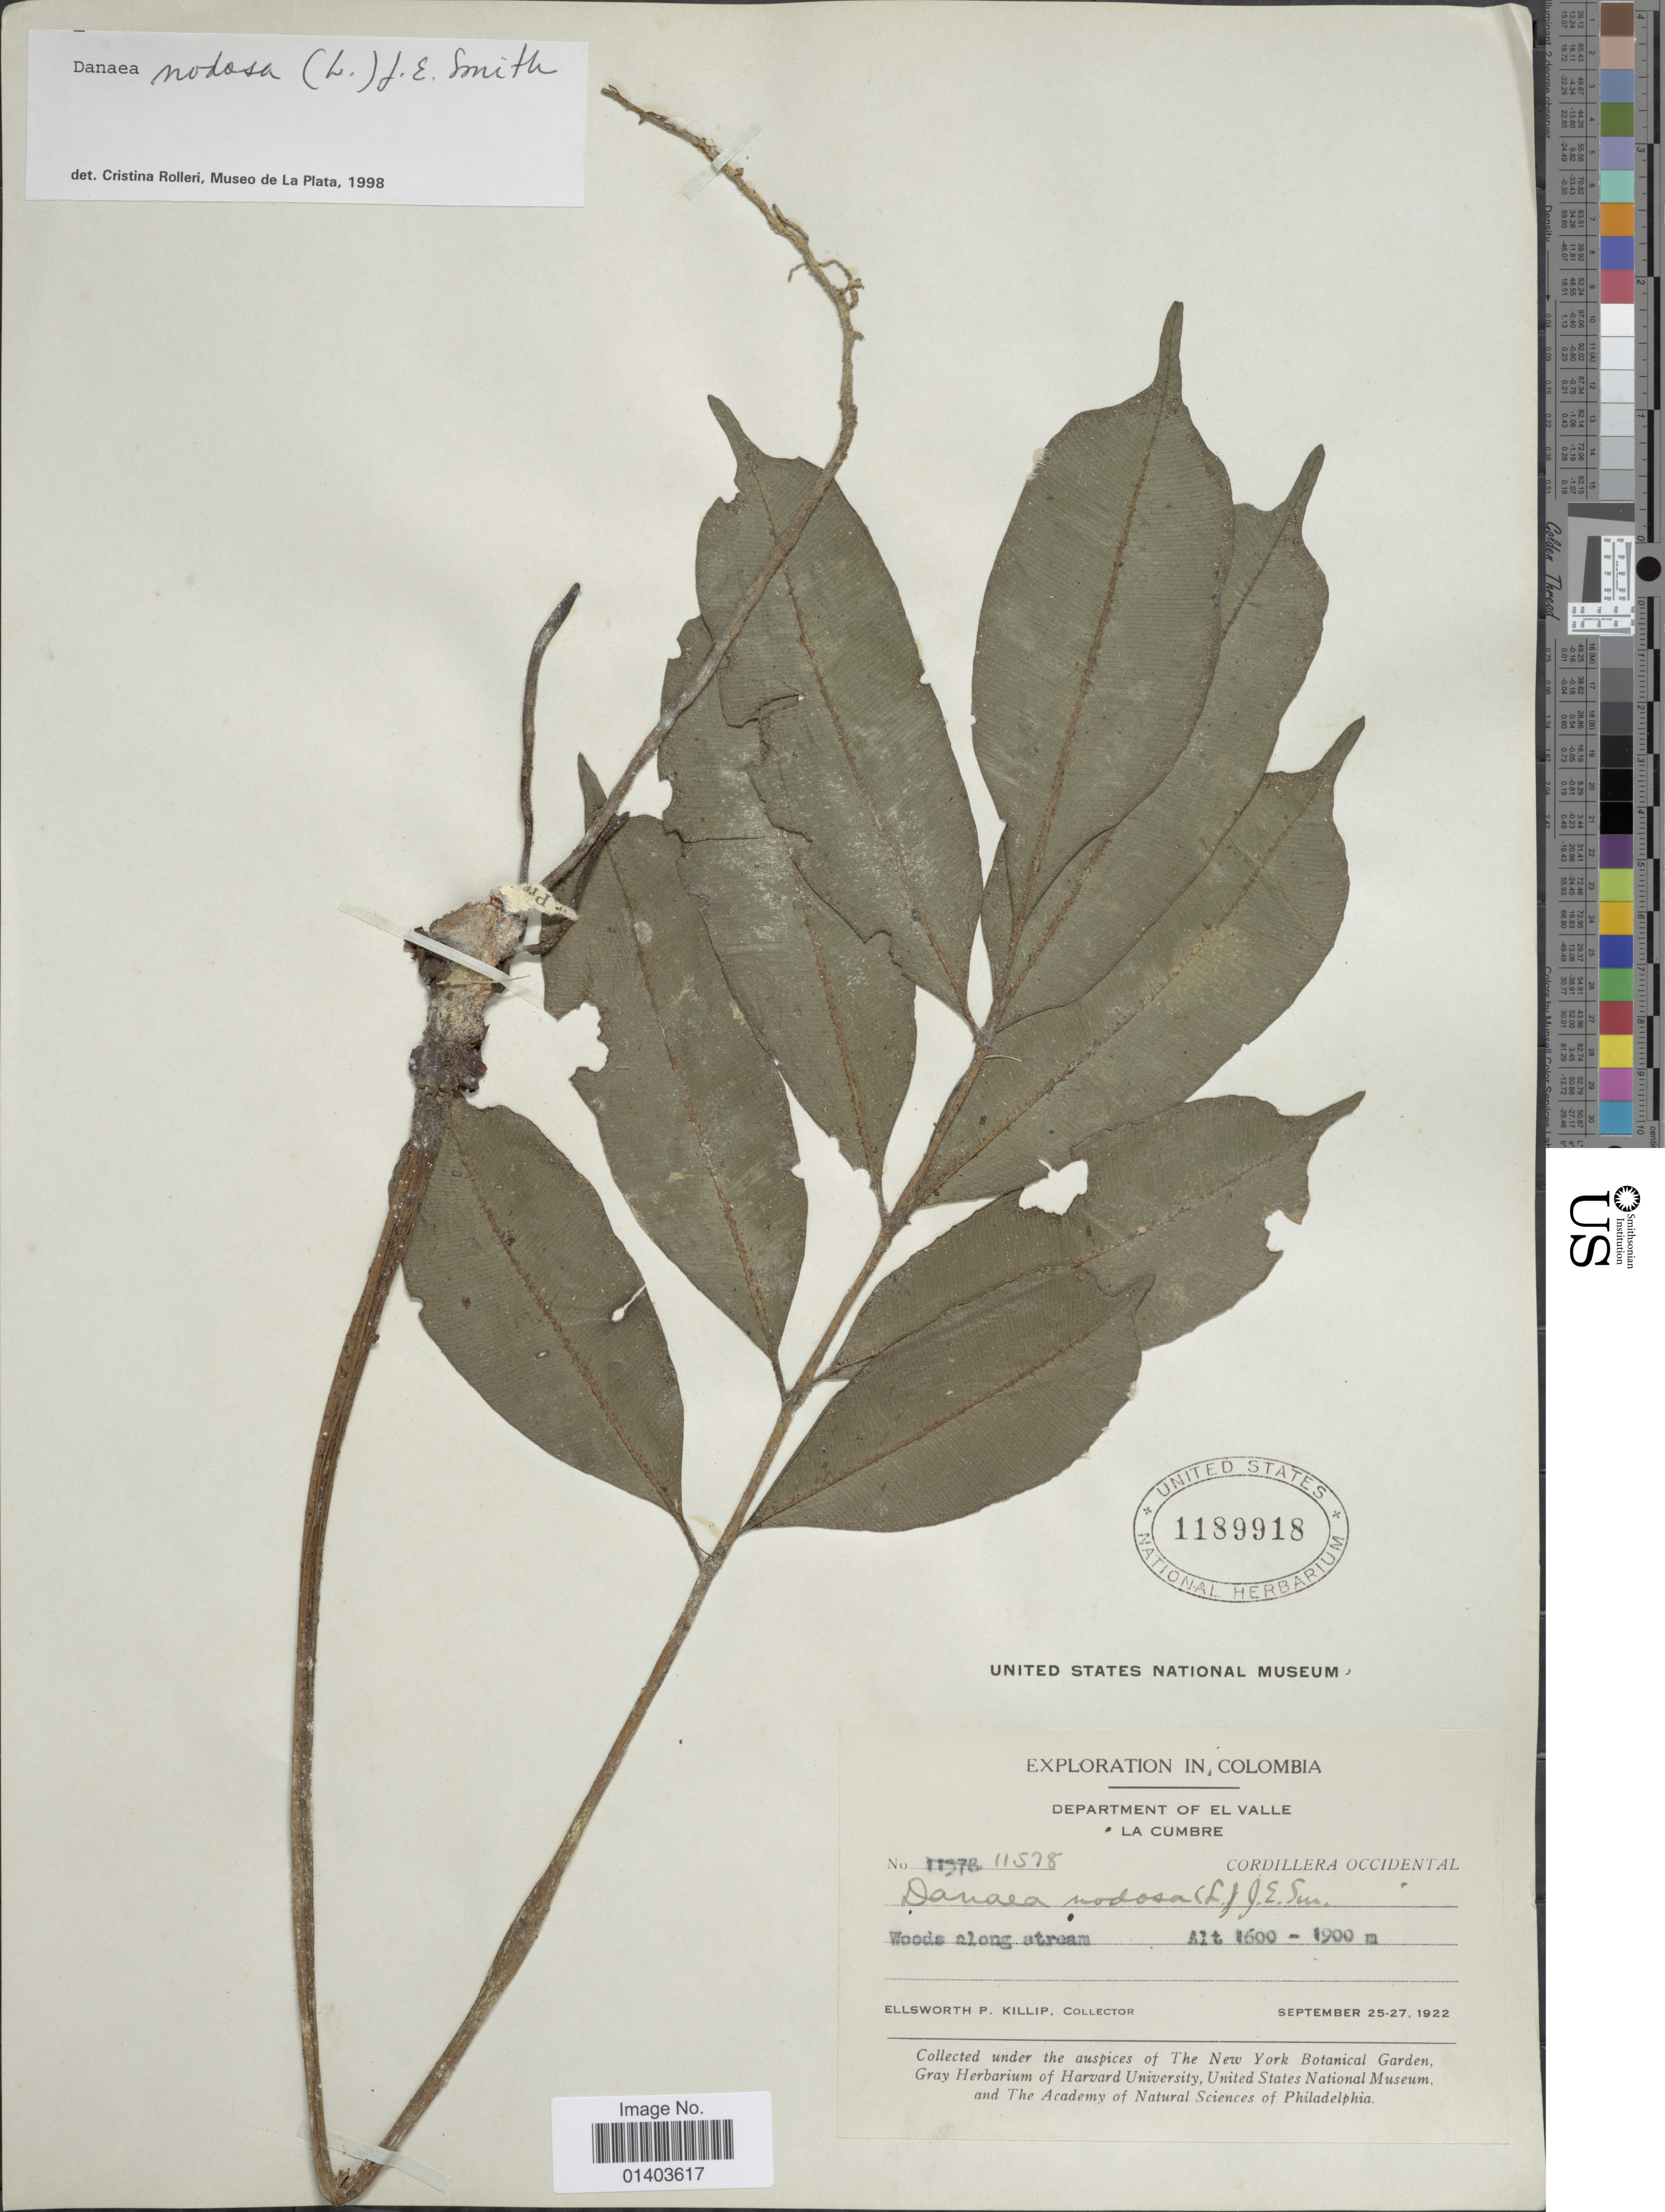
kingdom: Plantae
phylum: Tracheophyta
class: Polypodiopsida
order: Marattiales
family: Marattiaceae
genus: Danaea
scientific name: Danaea nodosa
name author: (L.) Sm.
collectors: E. P. Killip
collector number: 11578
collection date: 1922-09-25/1922-09-27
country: Colombia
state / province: Valle del Cauca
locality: Department of El Valle La Cumbre, Cordillera Occidental,Wood along stream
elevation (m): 1600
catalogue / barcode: US 1189918